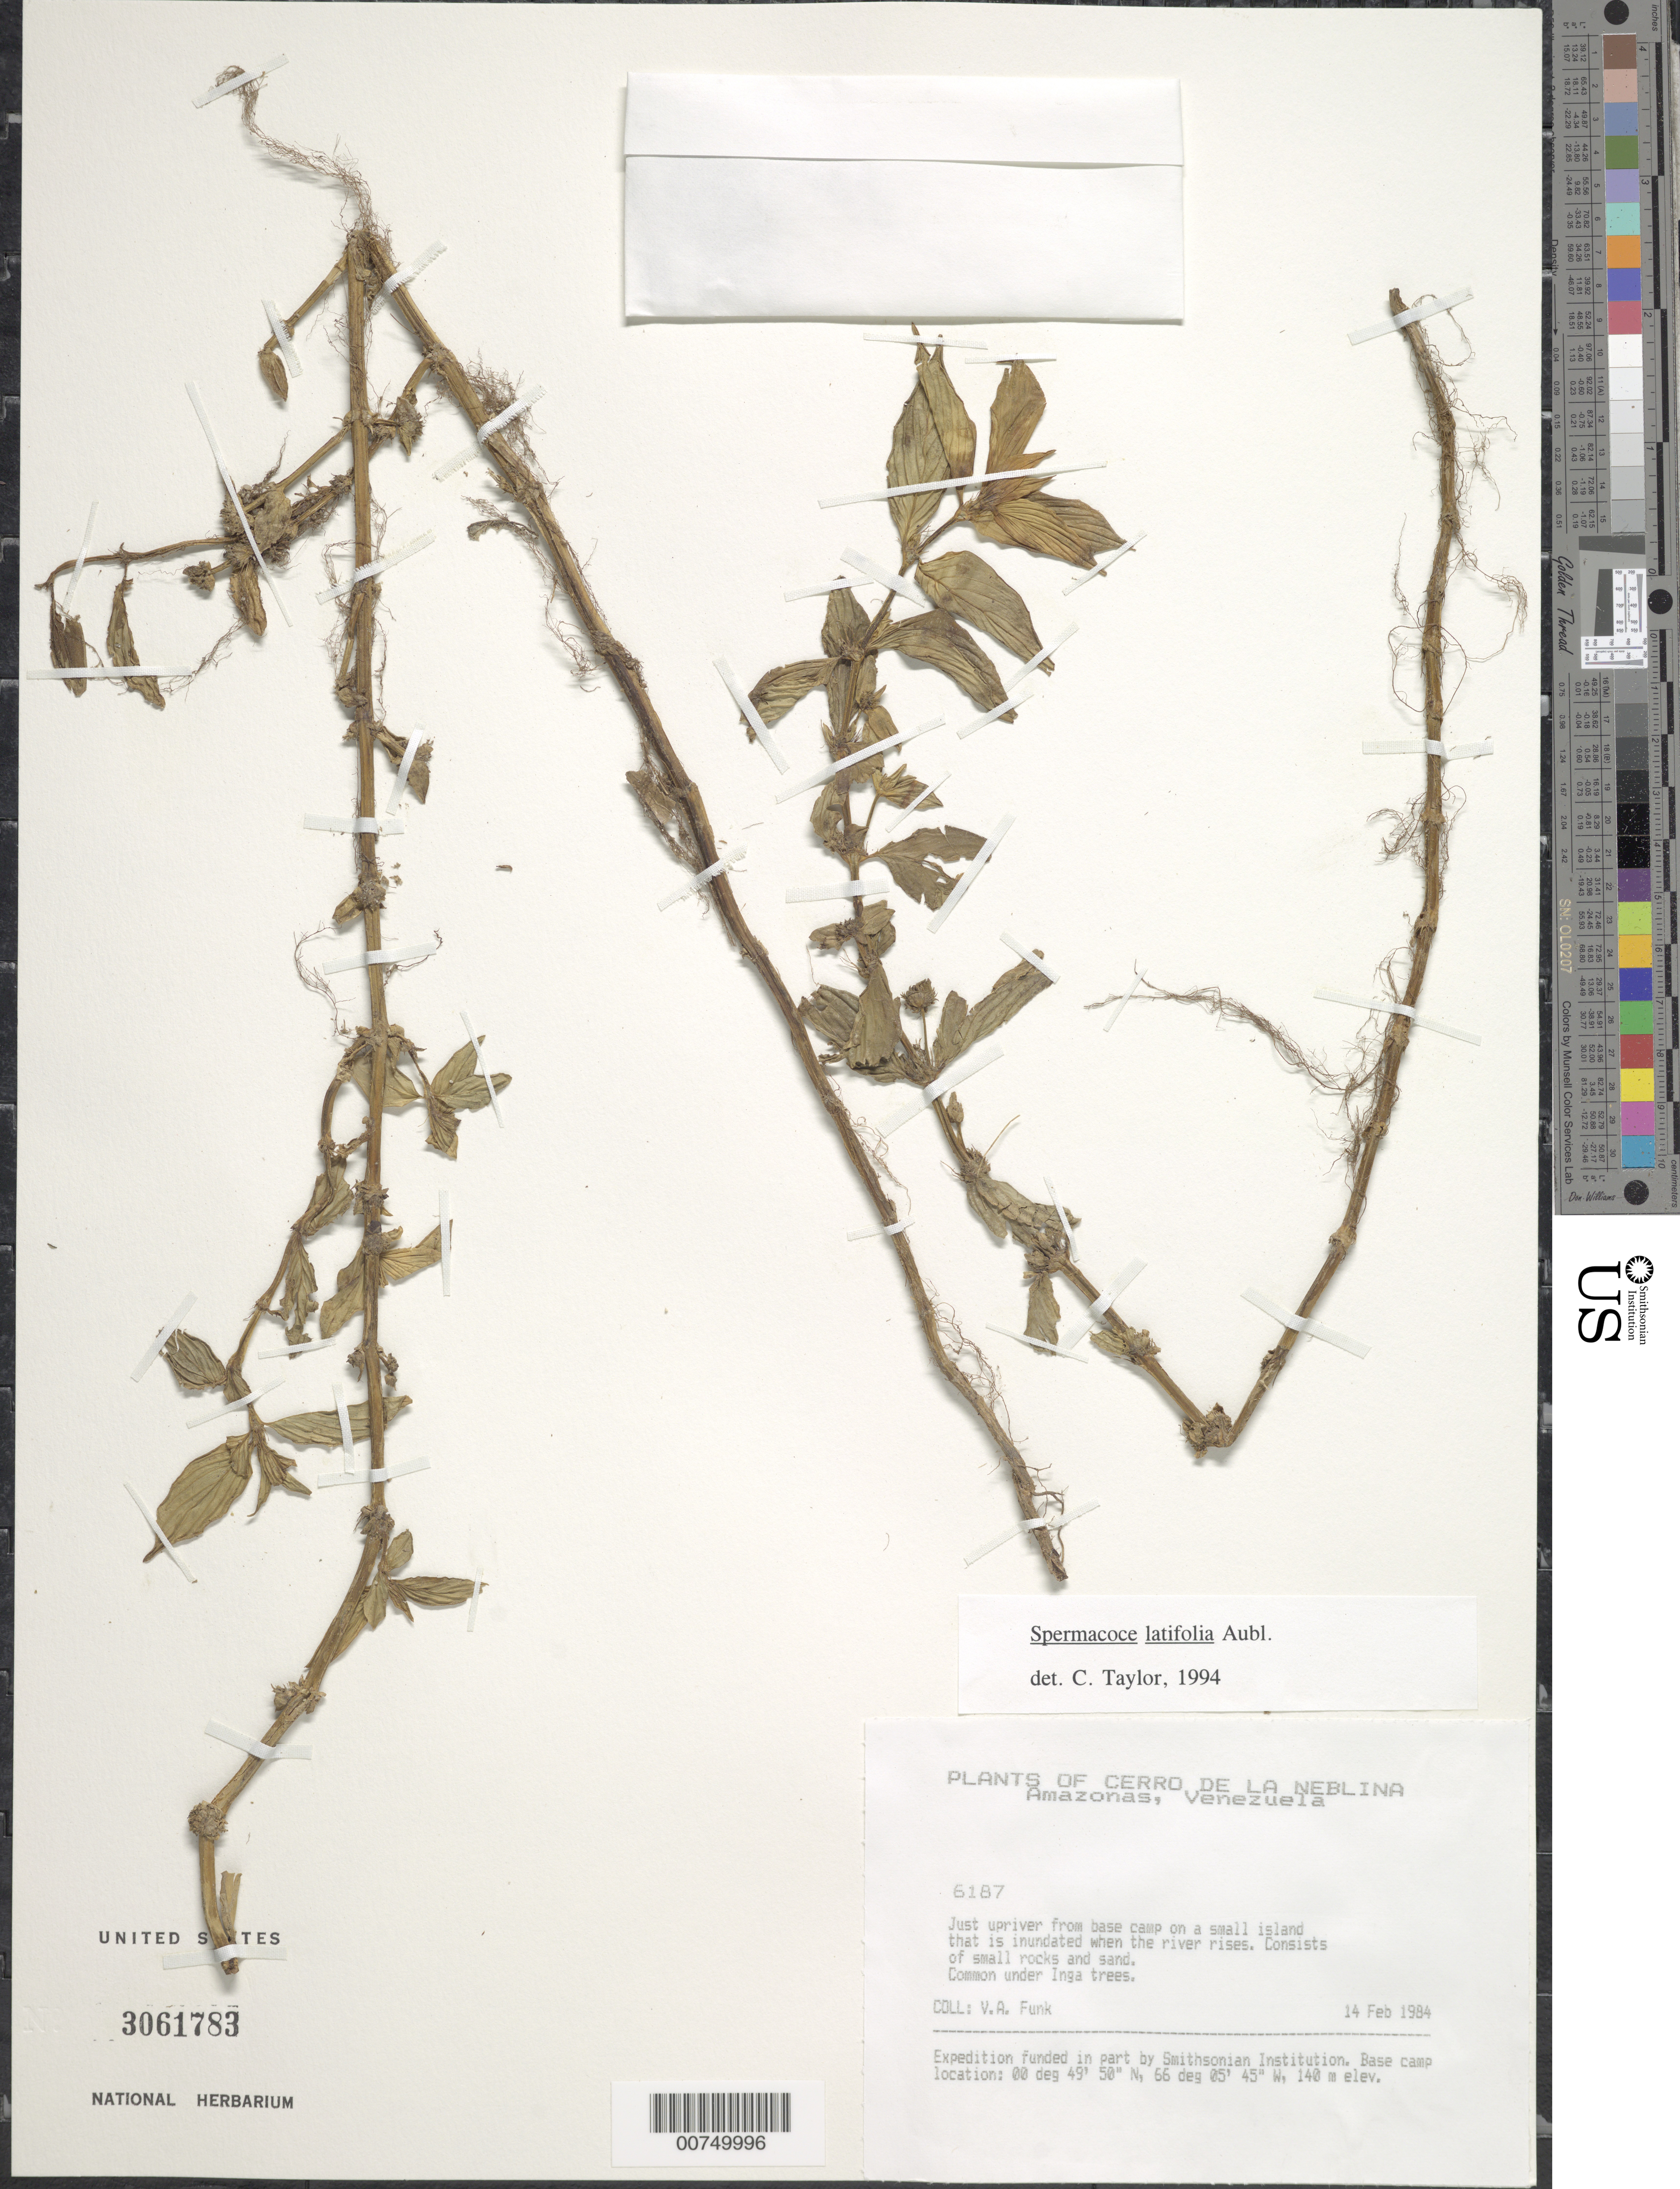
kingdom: Plantae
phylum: Tracheophyta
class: Magnoliopsida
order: Gentianales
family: Rubiaceae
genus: Borreria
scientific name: Borreria latifolia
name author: (Aubl.) K. Schum.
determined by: Taylor, Constance E. S.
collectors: V. Funk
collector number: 6187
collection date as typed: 14-Feb-84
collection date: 1984-02-14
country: Venezuela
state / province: Amazonas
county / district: Río Negro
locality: Cerro de la Neblina, upriver from base camp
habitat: Small island, inundated when river rises; consists of small rocks and sand; under Inga trees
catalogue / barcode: US 3061783